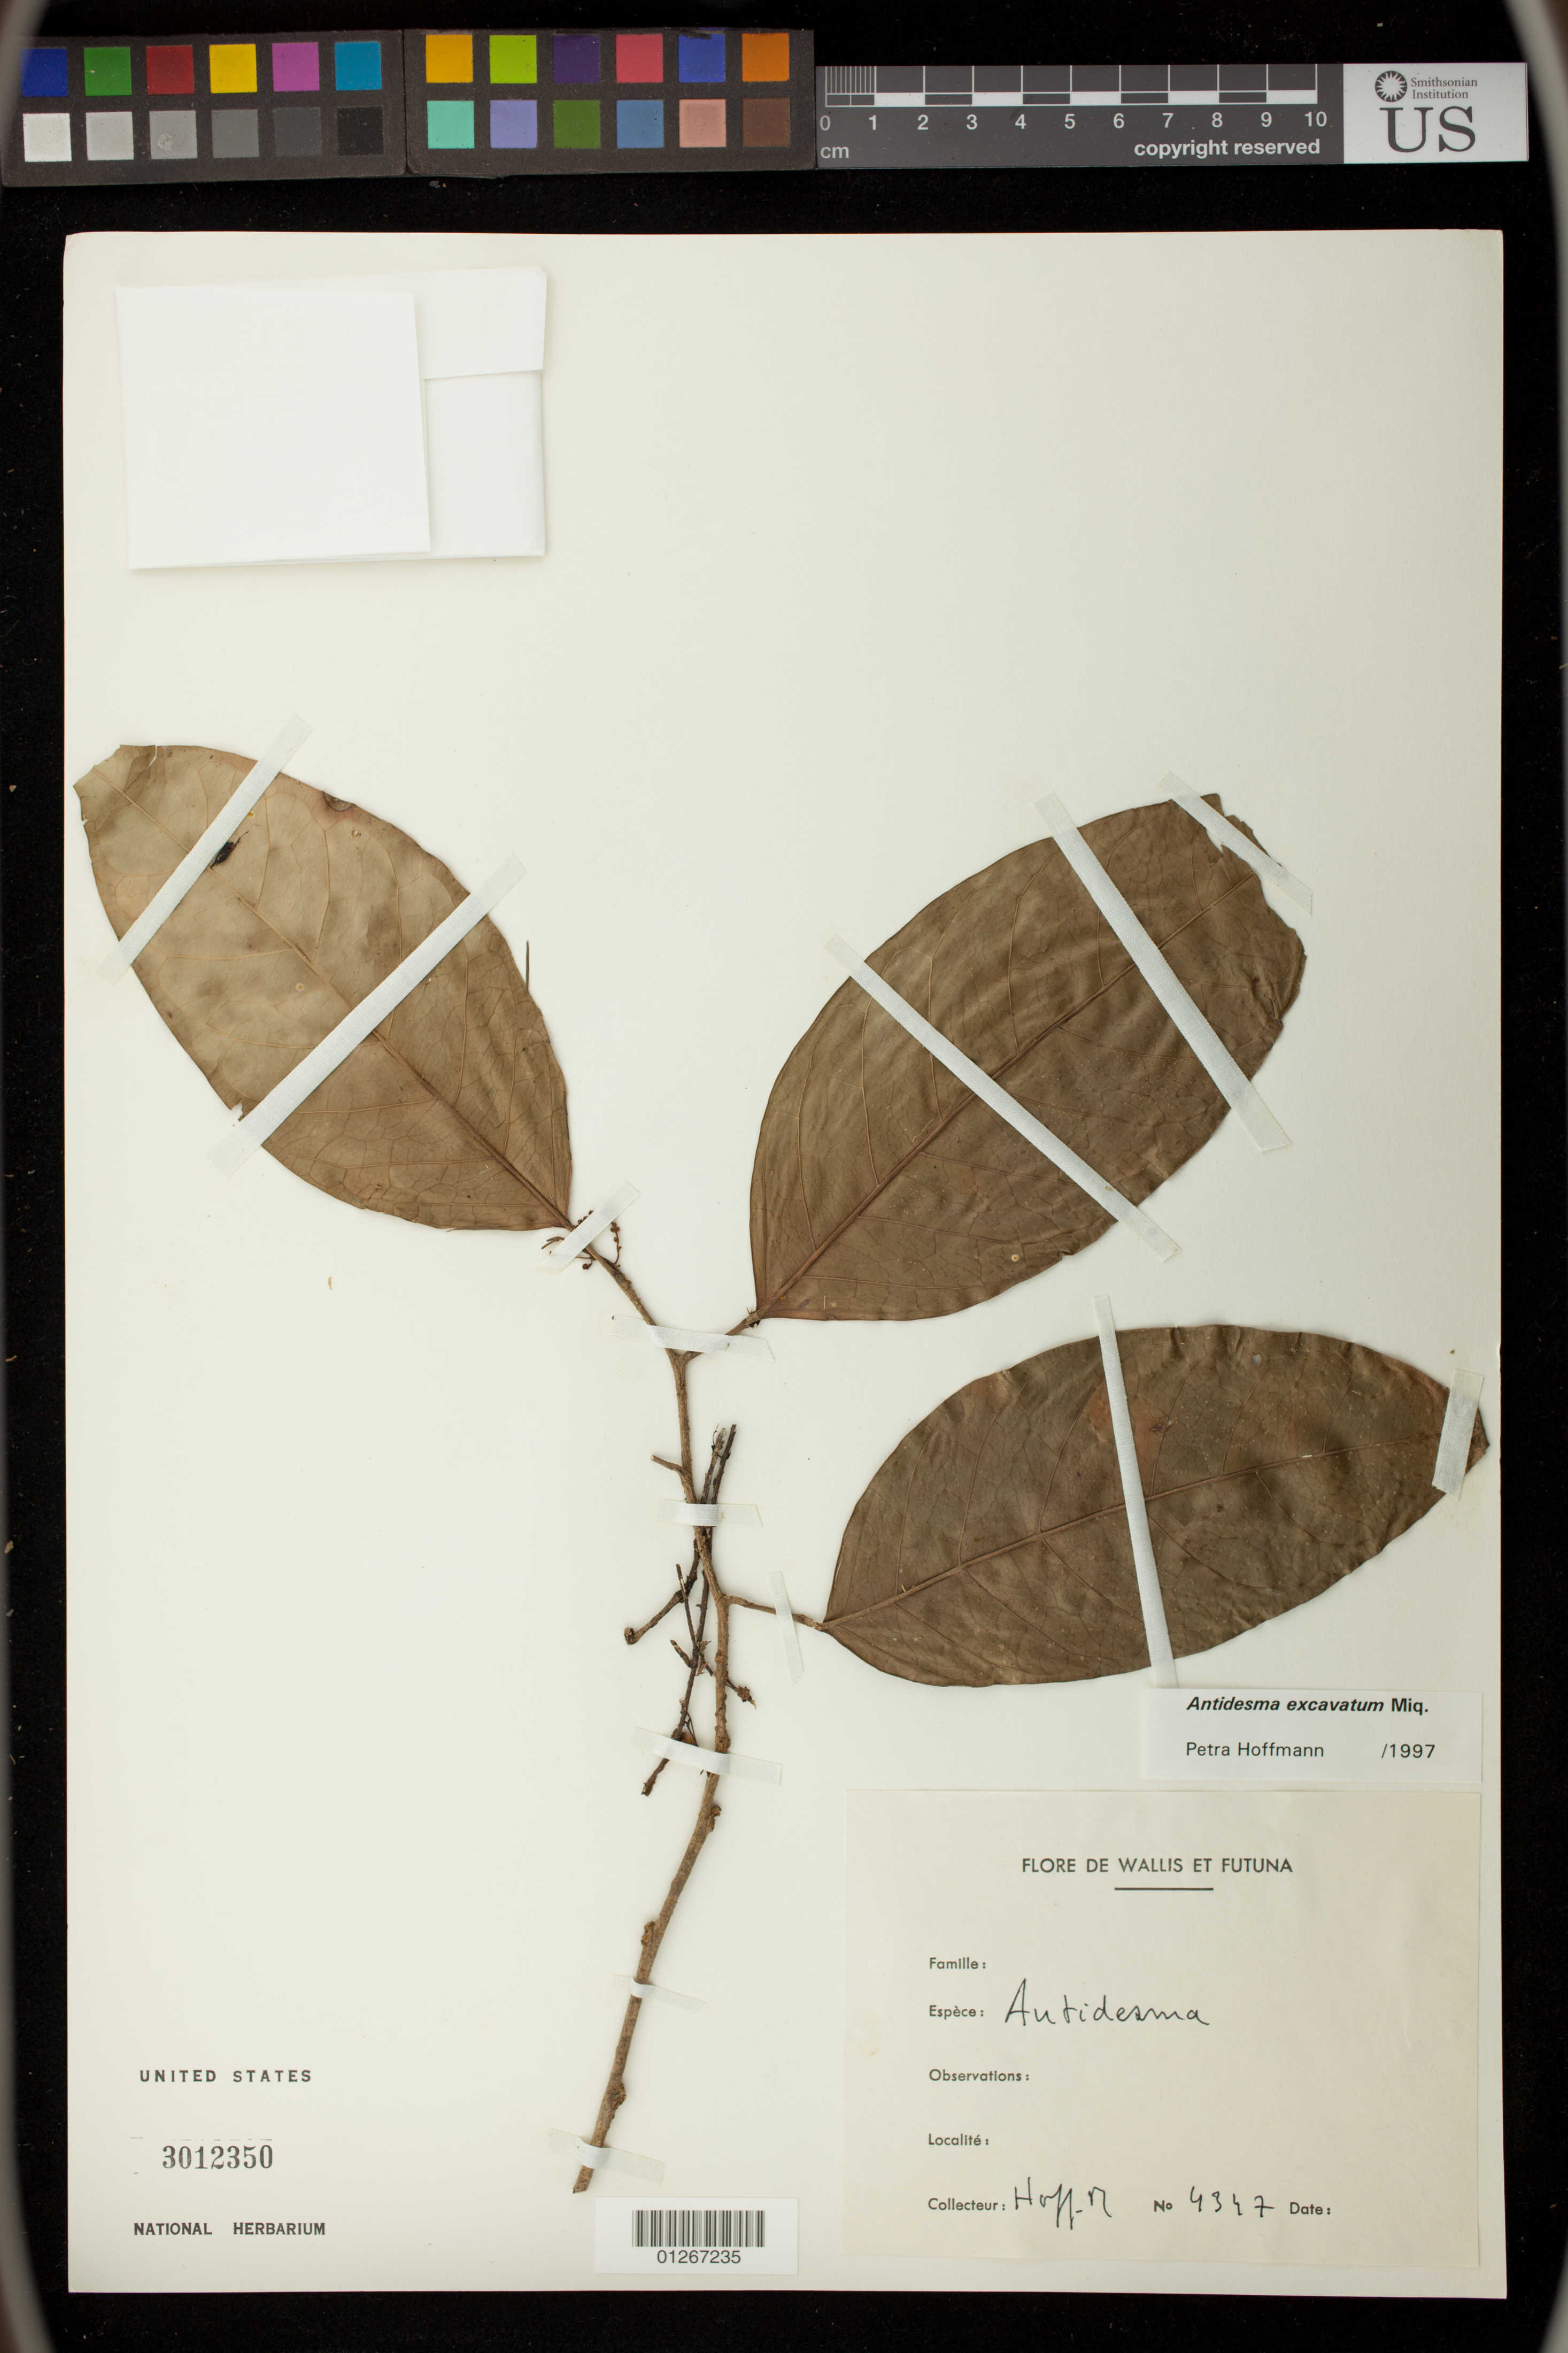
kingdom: Plantae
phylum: Tracheophyta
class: Magnoliopsida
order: Malpighiales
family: Phyllanthaceae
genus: Antidesma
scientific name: Antidesma excavatum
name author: Miq.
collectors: M. Hoff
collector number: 4347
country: Wallis and Futuna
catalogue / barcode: US 3012350